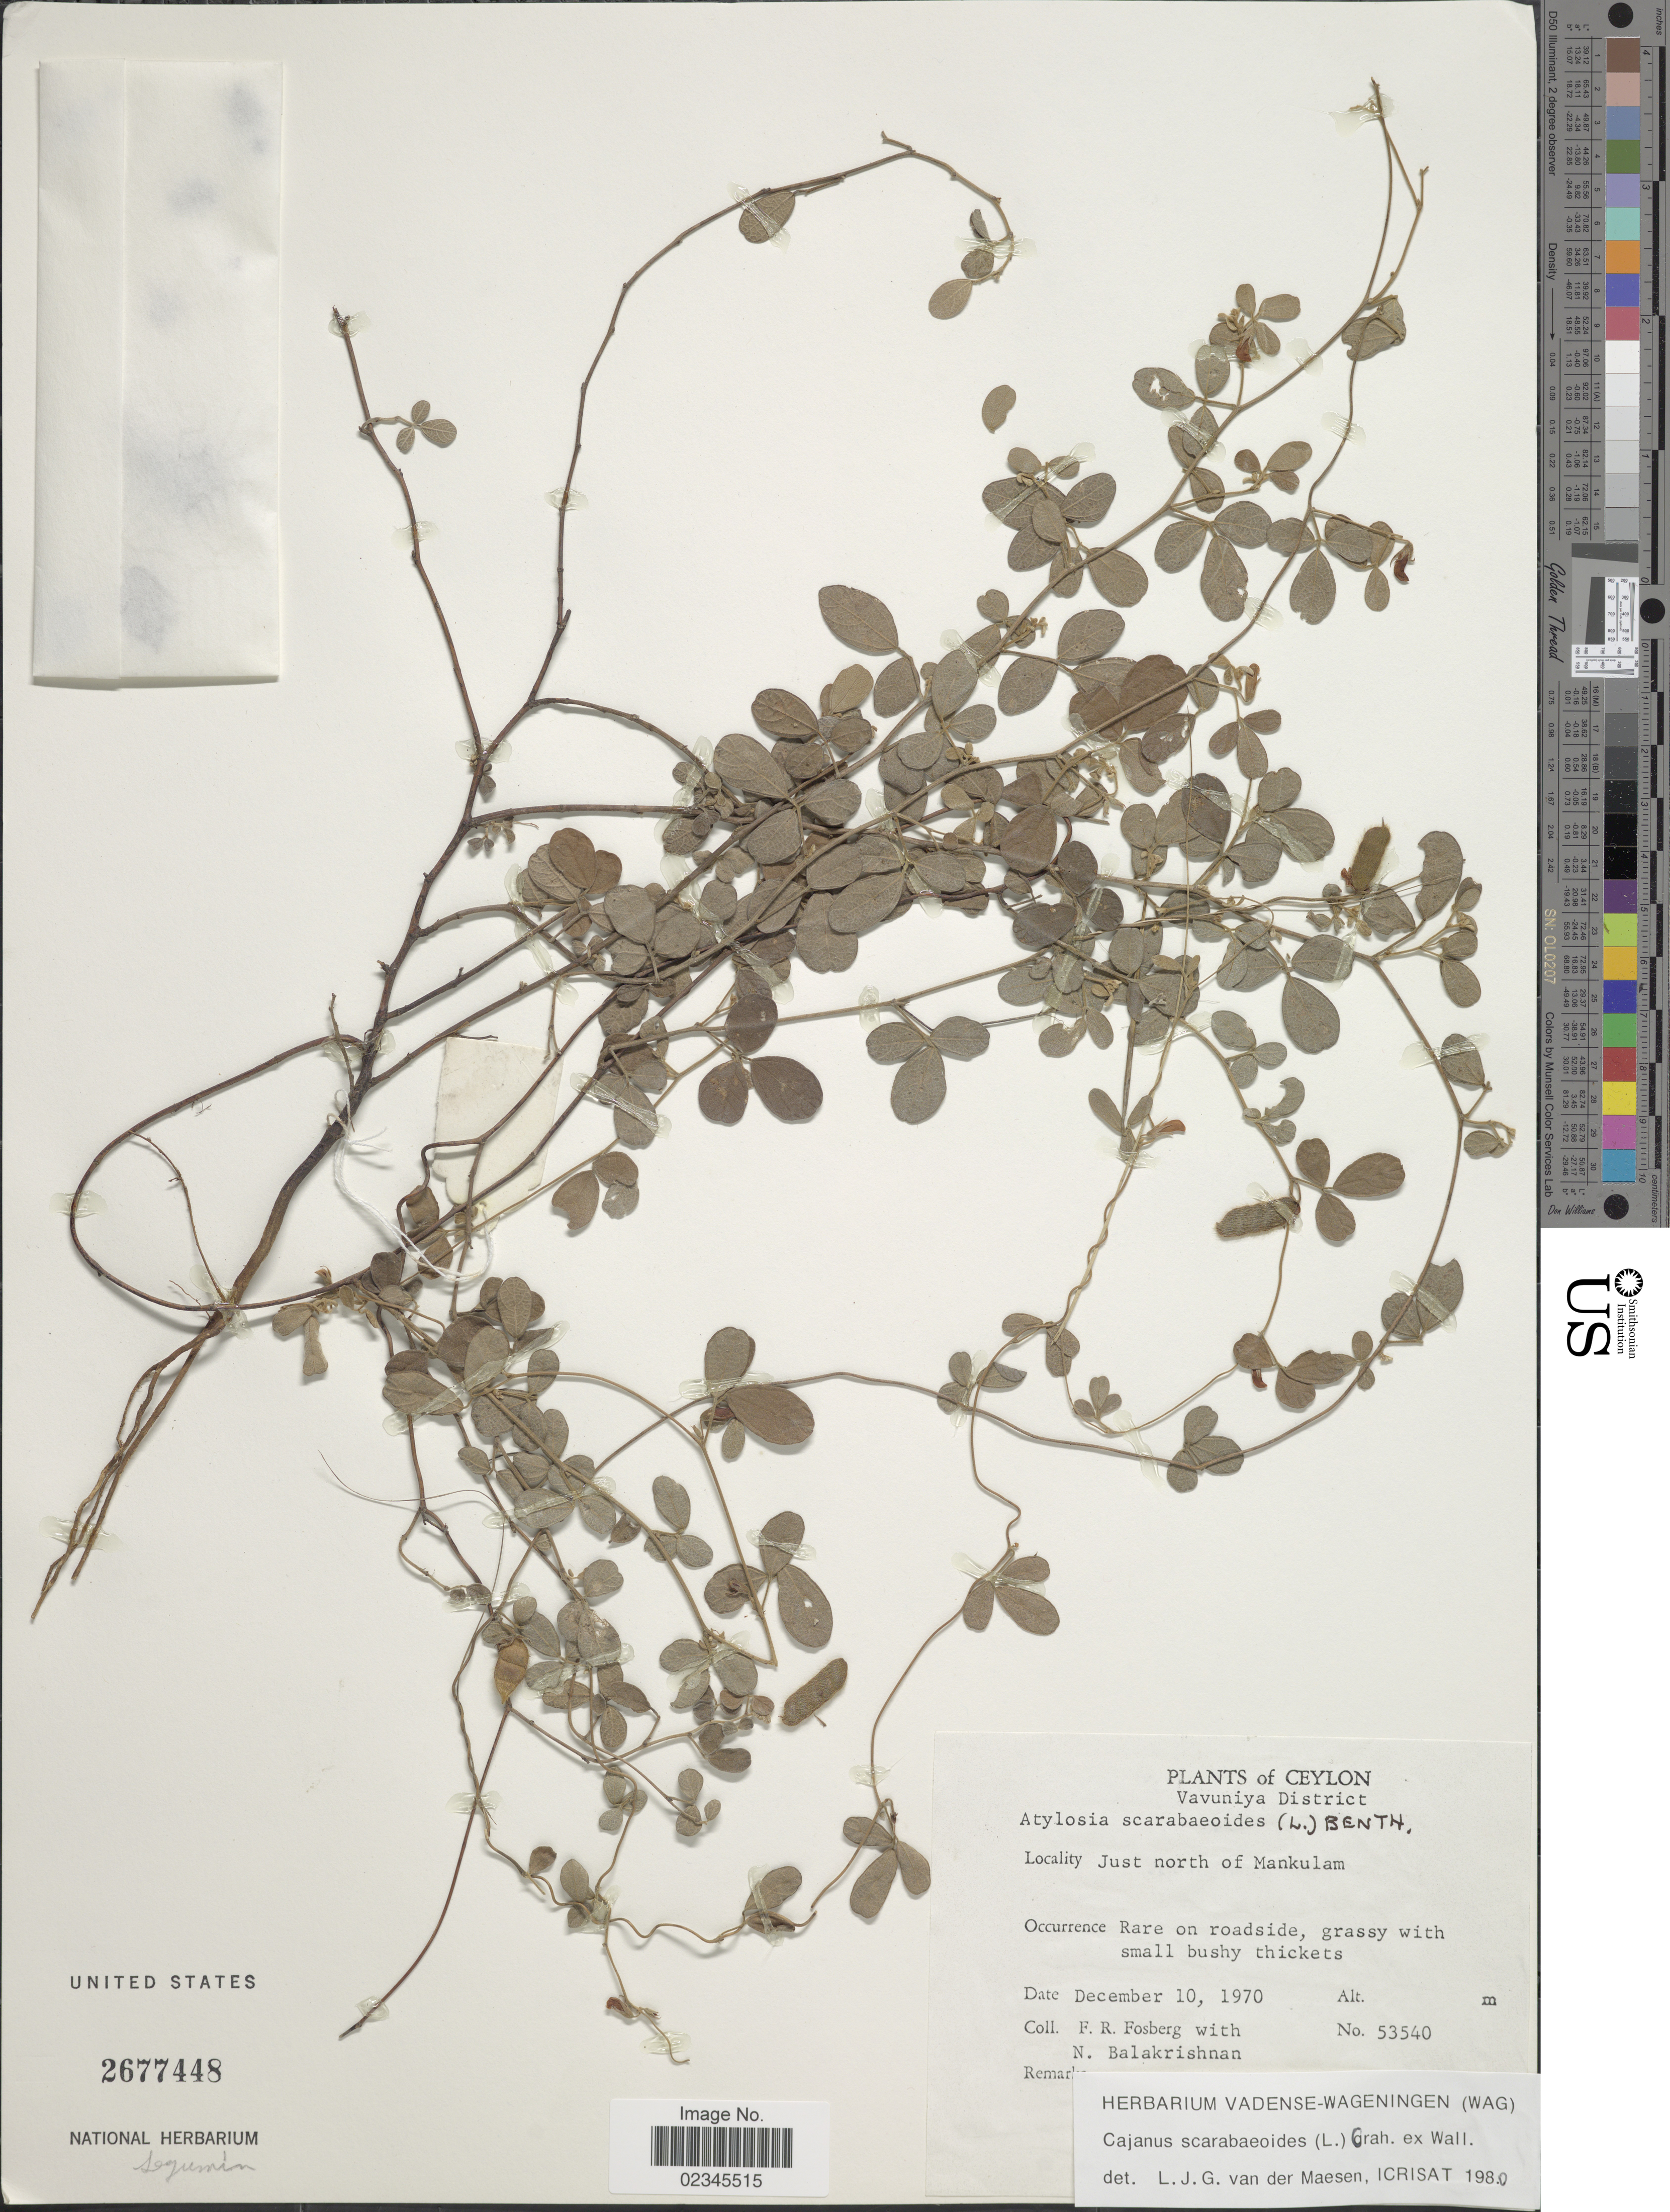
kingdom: Plantae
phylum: Tracheophyta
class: Magnoliopsida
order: Fabales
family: Fabaceae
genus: Cajanus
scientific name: Cajanus scarabaeoides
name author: (L.) Thou. ex Graham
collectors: F. R. Fosberg & N. Balakrishnan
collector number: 533540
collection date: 1970-12-10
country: Sri Lanka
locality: Ceylon. Vavuniya District. Just north of Mankulam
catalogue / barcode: US 2677448